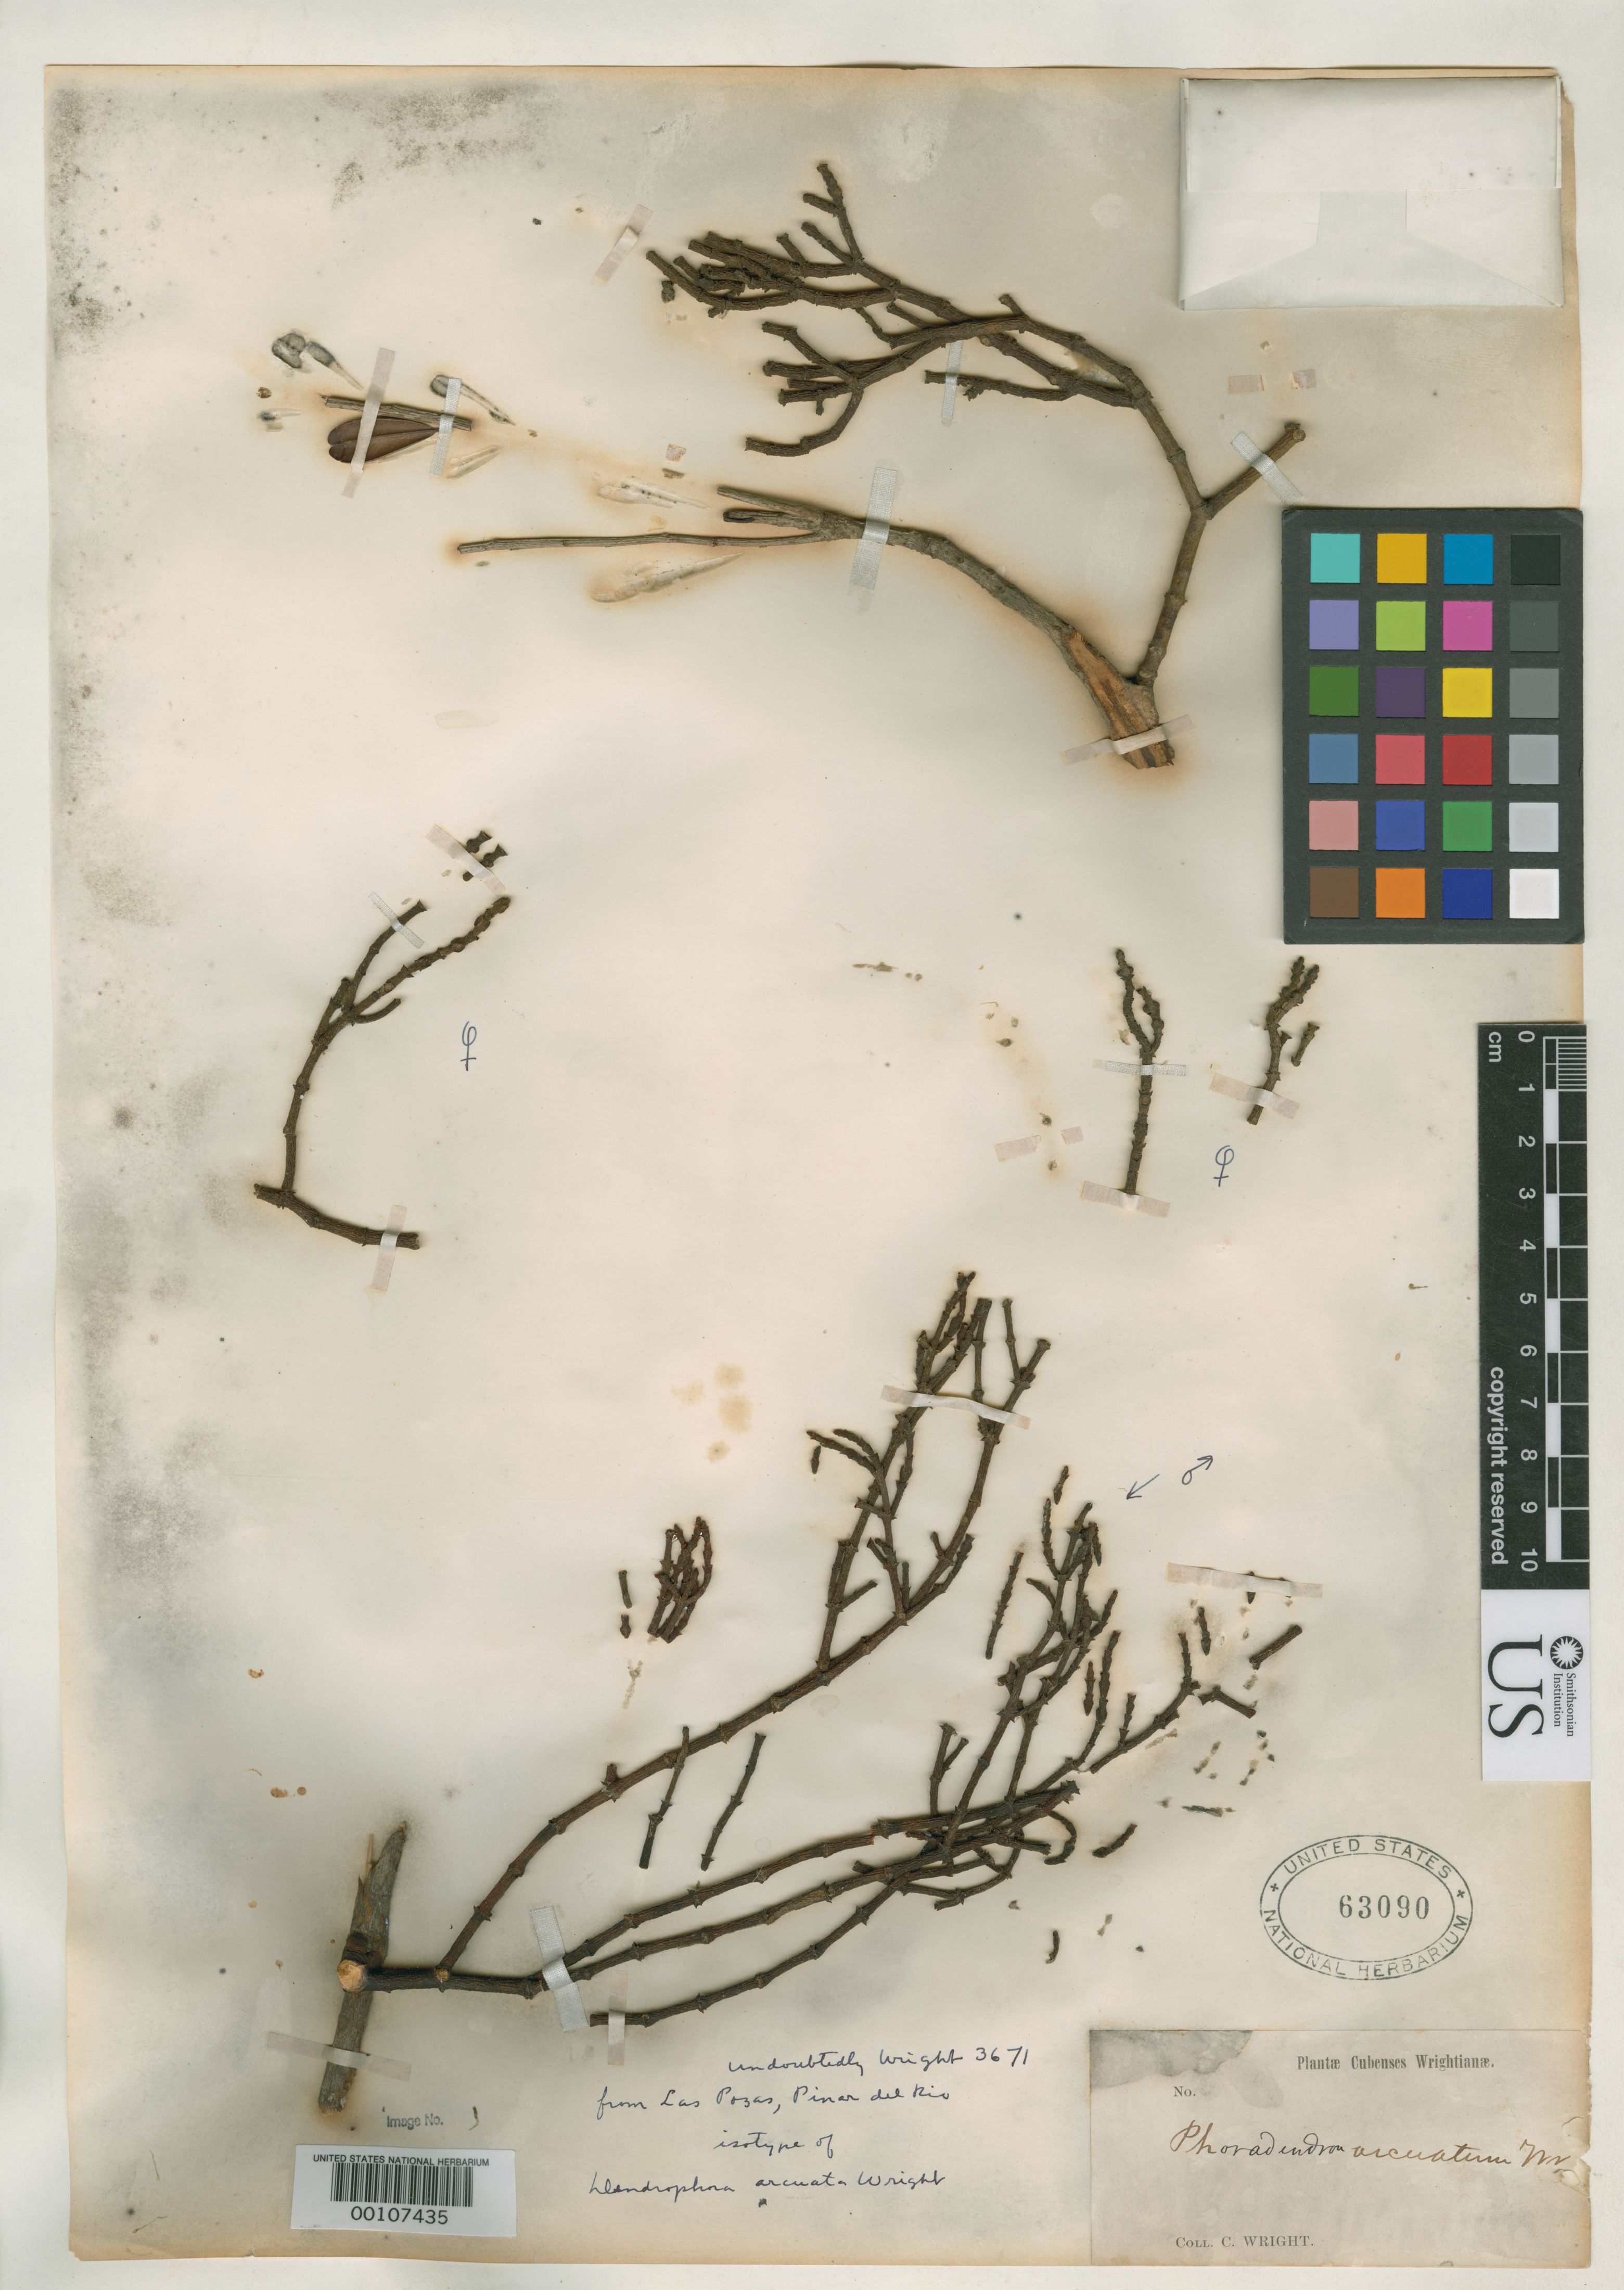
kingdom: Plantae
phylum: Tracheophyta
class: Magnoliopsida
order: Santalales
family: Viscaceae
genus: Dendrophthora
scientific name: Dendrophthora arcuata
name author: C. Wright in Sauvalle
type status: Isotype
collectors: C. Wright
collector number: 3671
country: Cuba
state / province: Pinar del Río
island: Greater Antilles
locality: Las Pozas.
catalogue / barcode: US 63090